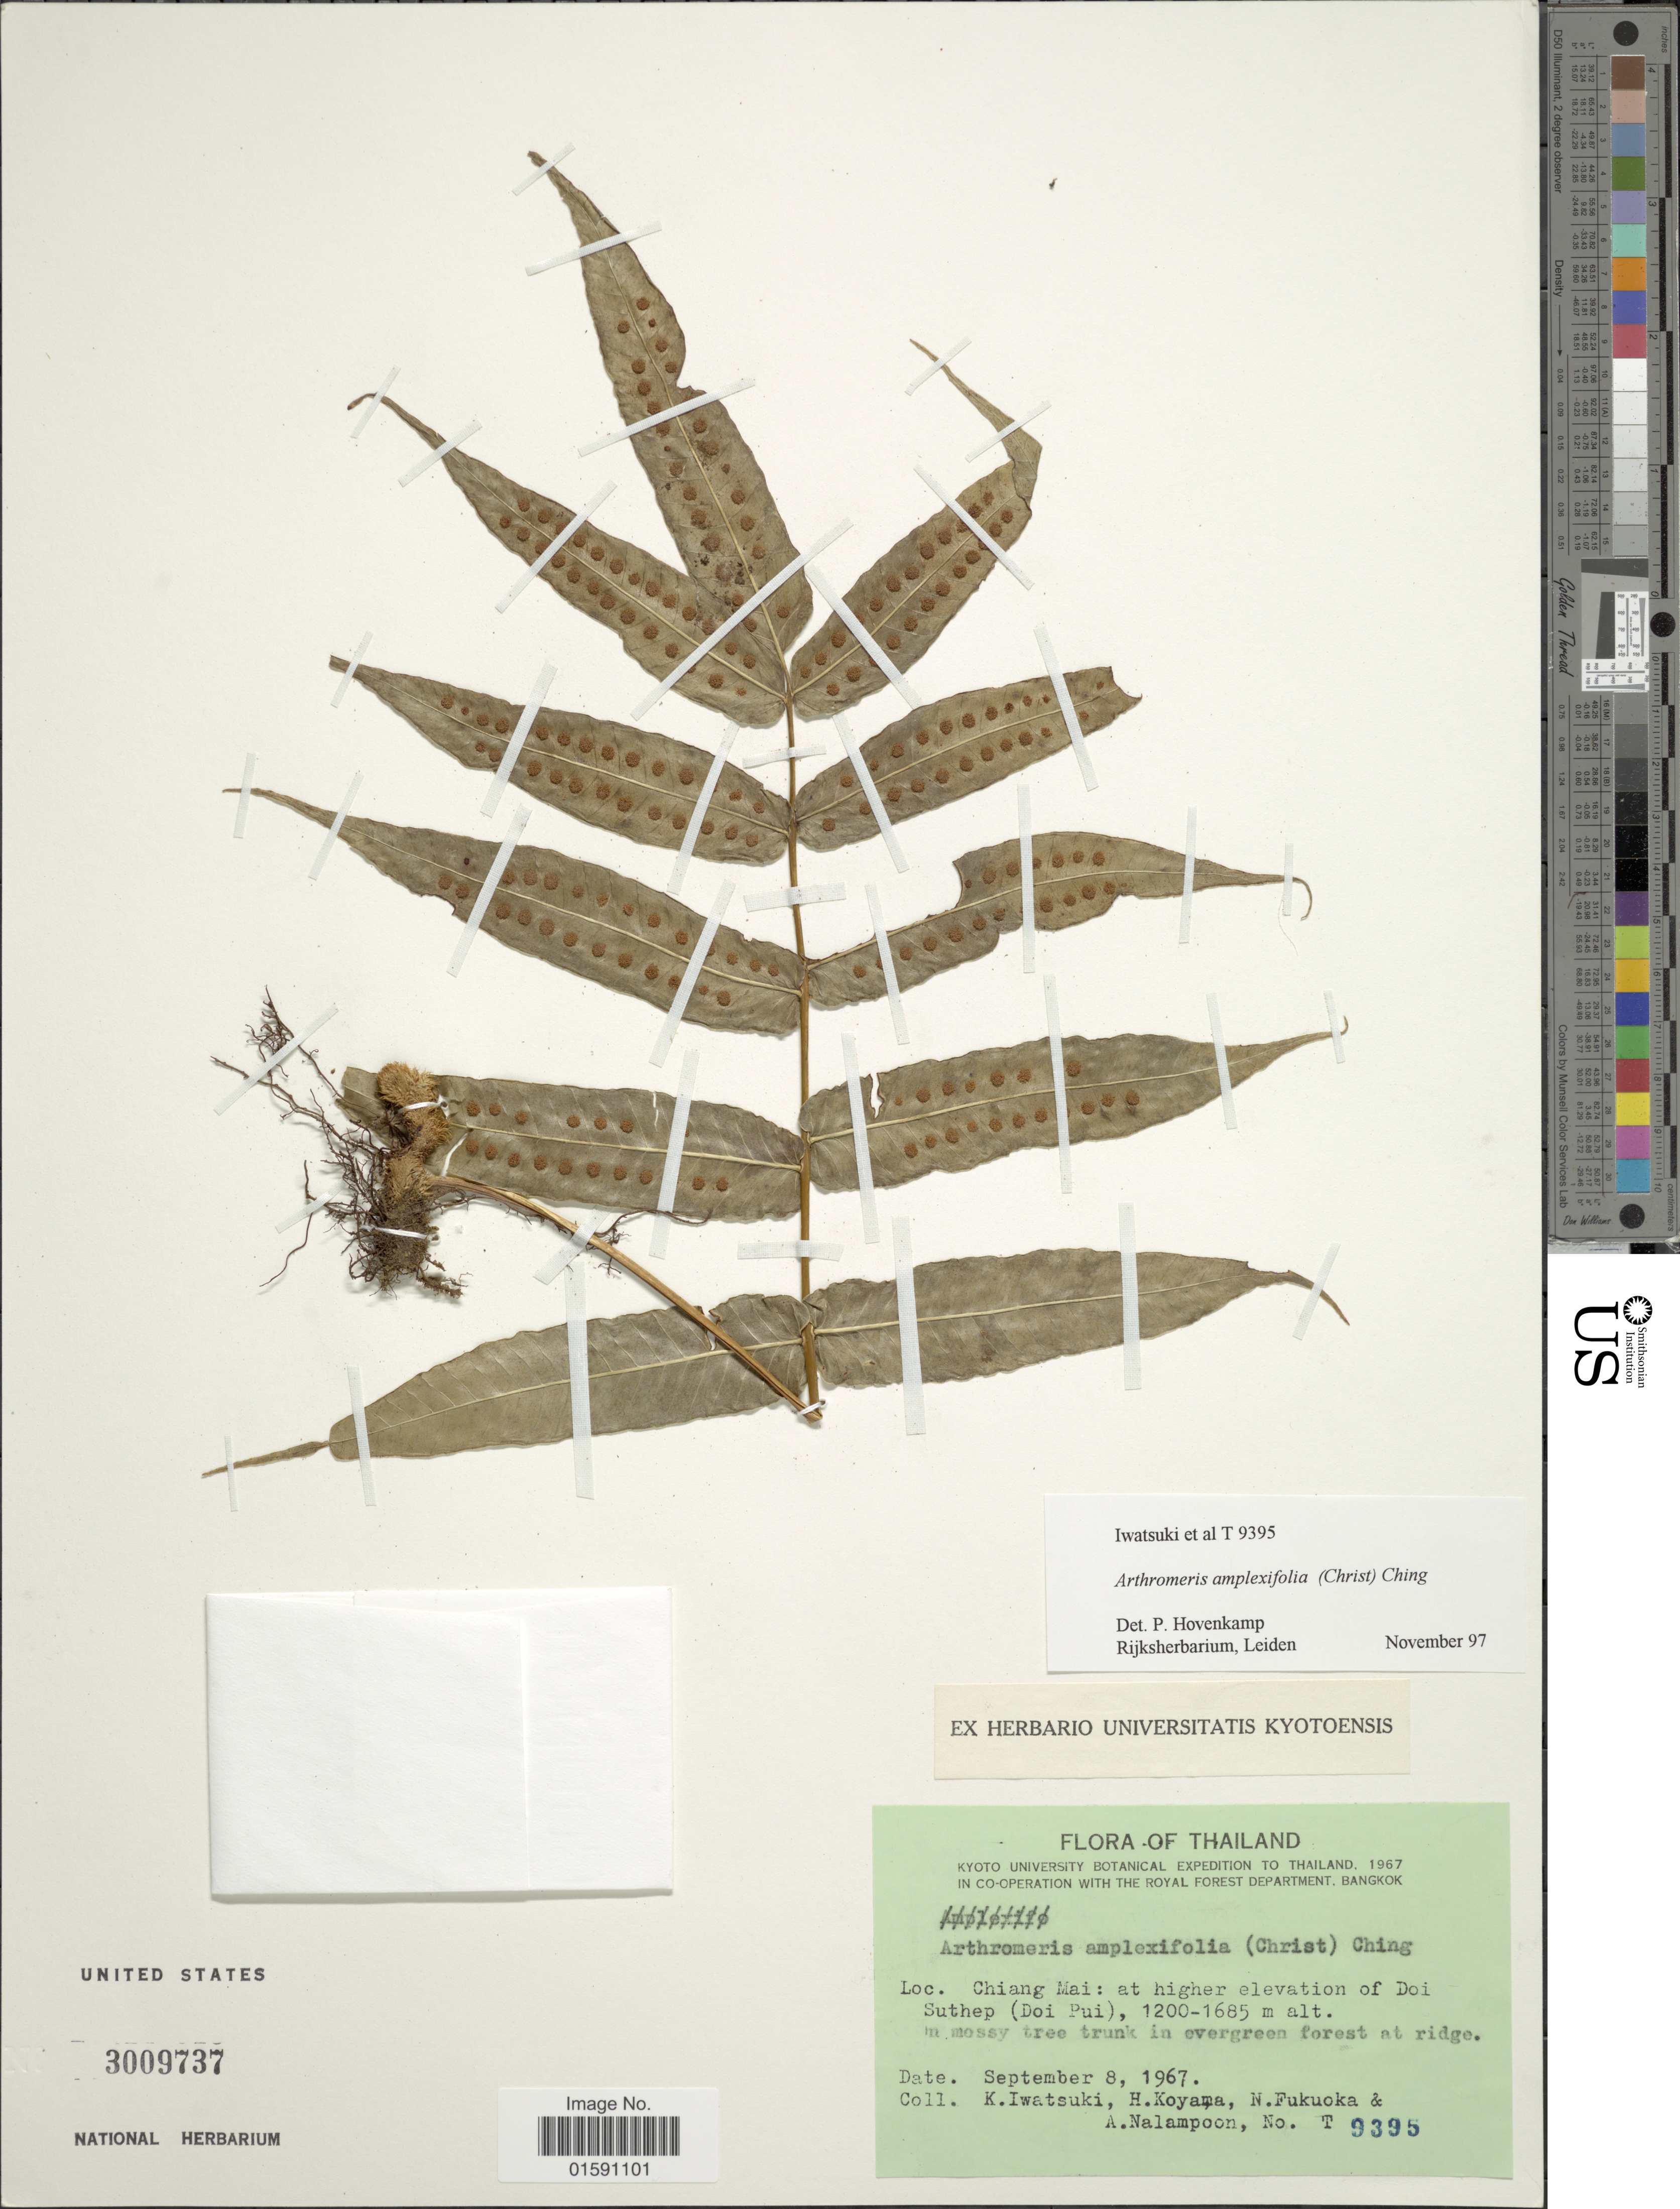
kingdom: Plantae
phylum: Tracheophyta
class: Polypodiopsida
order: Polypodiales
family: Polypodiaceae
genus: Arthromeris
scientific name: Arthromeris amplexifolia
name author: Ching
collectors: K. Iwatsuki, H. Koyama, N. Fukuoka & A. Nalampoon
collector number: T 9395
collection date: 1967-09-08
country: Thailand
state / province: Chiang Mai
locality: Chiang Mai: at higher elevation of Doi Suthep (Doi Pui)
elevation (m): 1200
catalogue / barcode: US 3009737